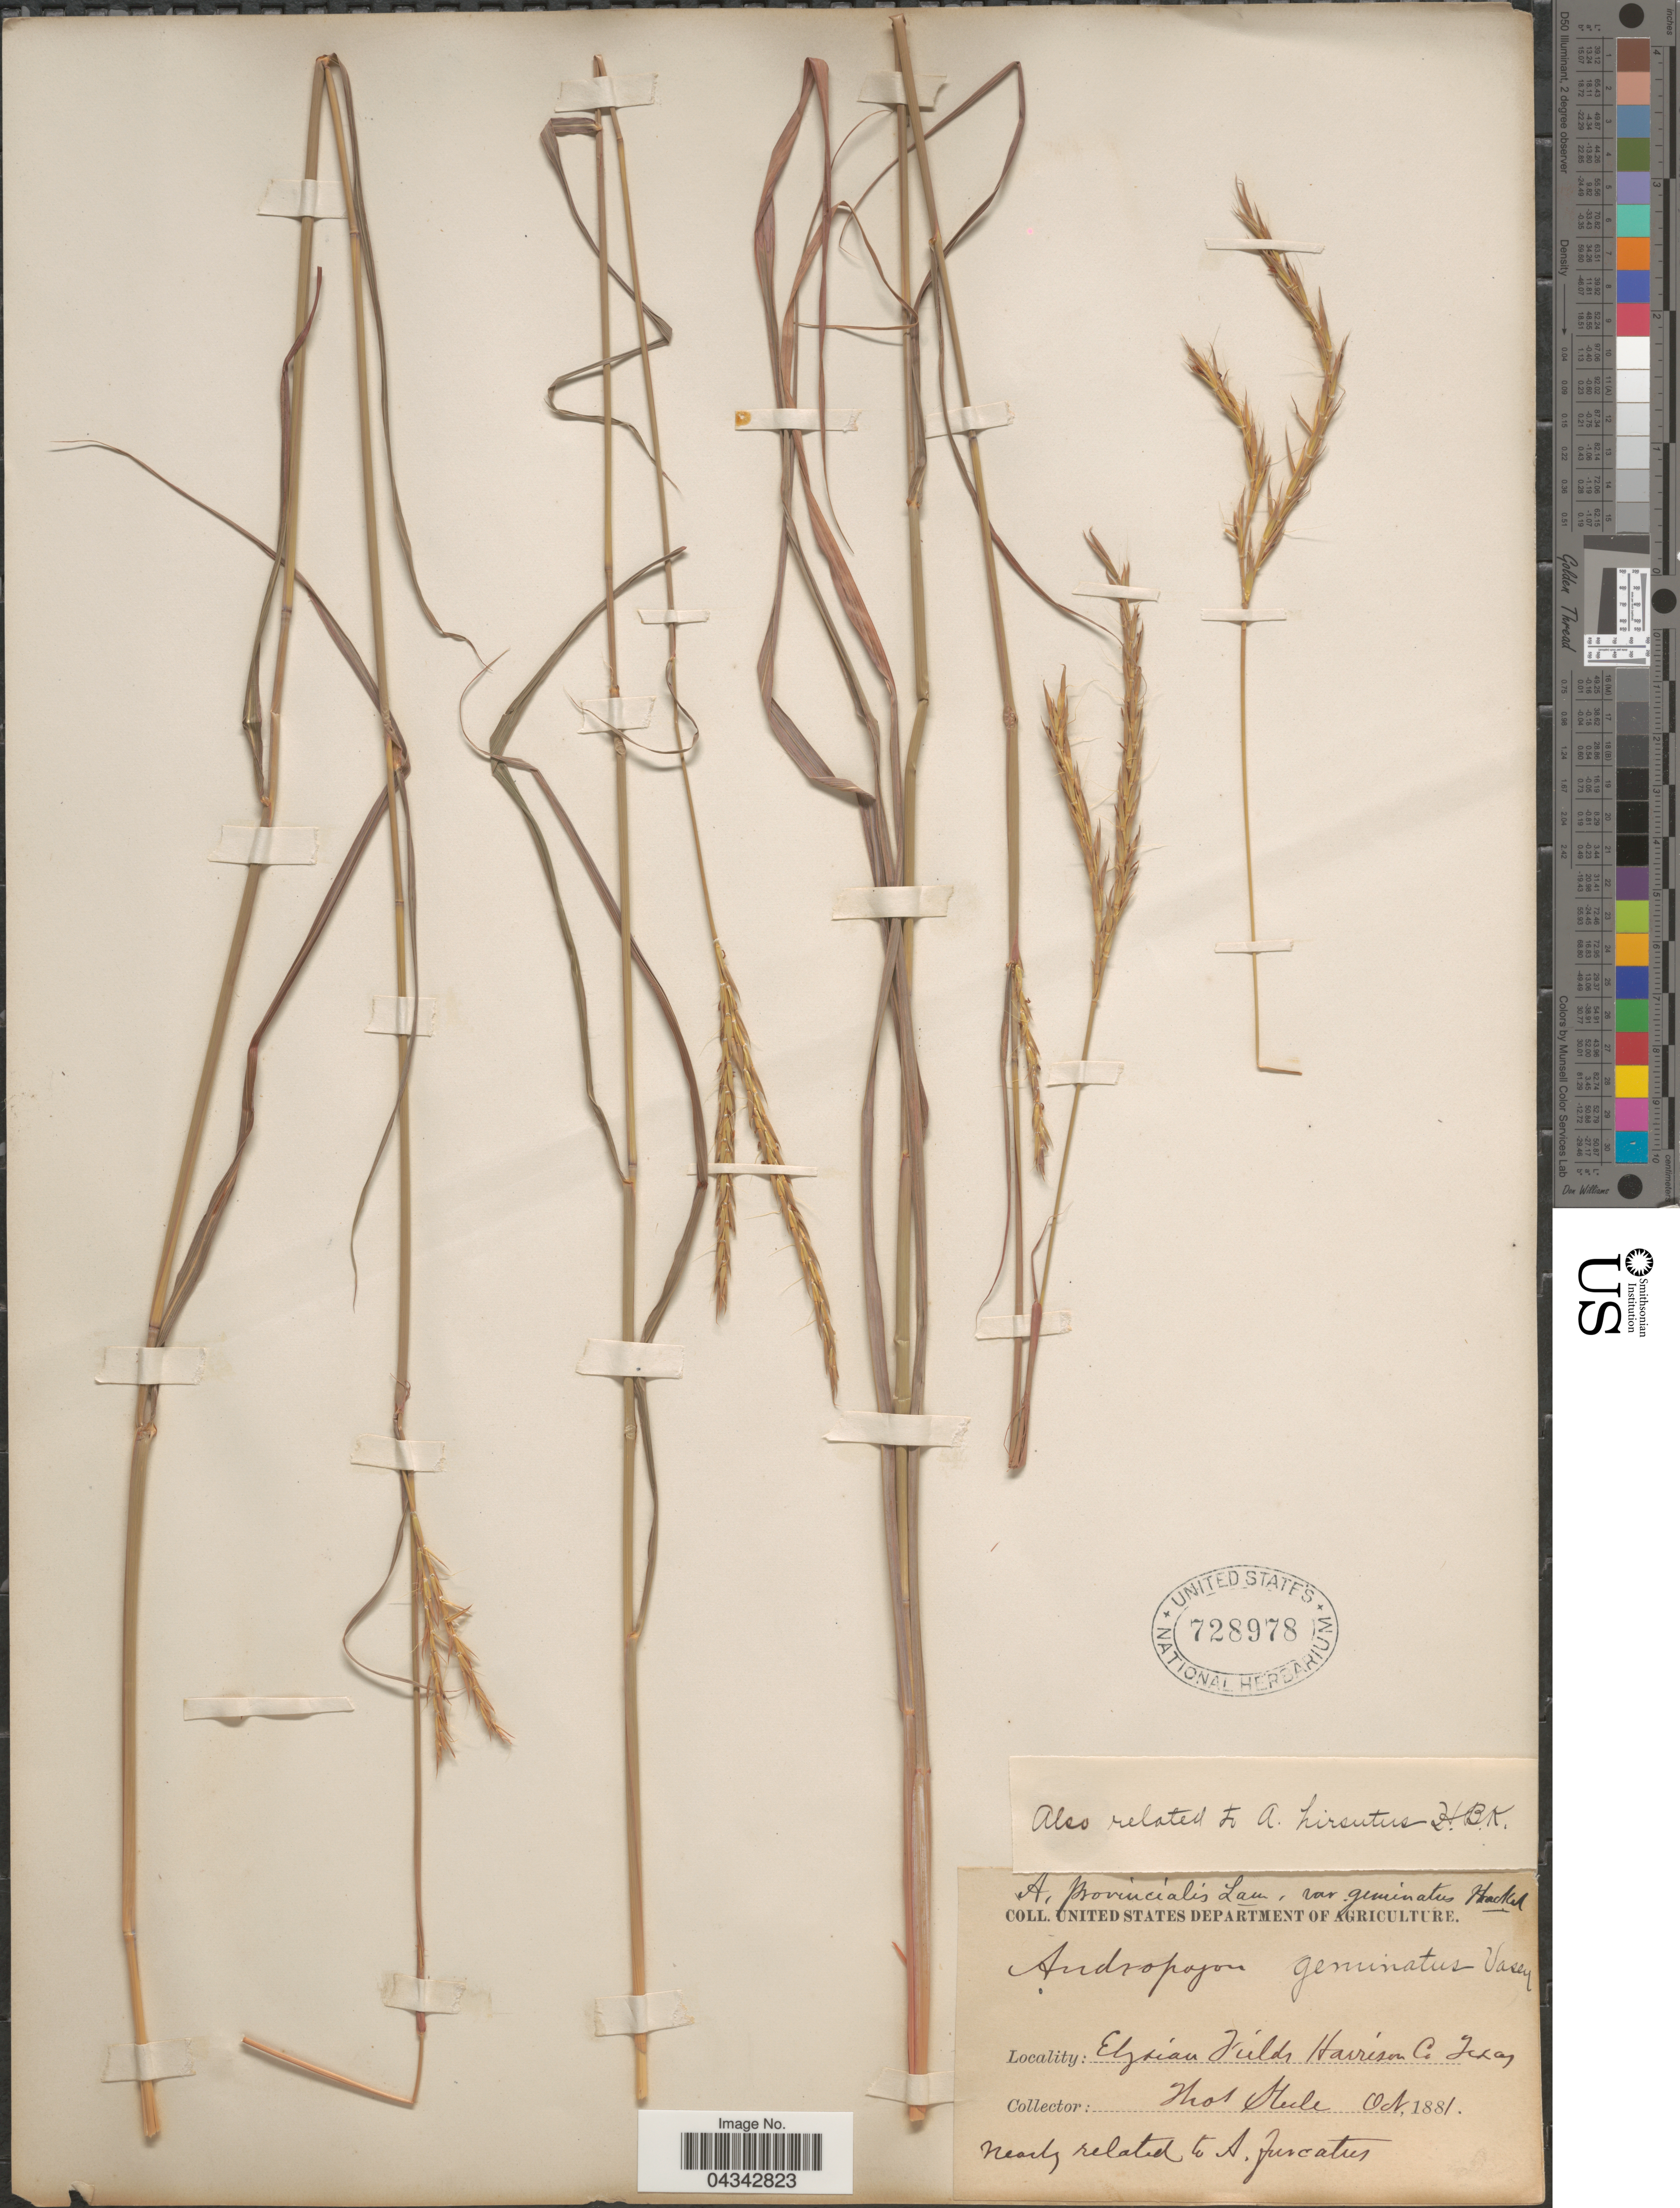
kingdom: Plantae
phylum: Tracheophyta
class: Liliopsida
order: Poales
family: Poaceae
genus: Andropogon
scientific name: Andropogon gerardii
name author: Vitman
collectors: T. Steele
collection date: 1881-10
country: United States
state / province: Texas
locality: Elysian Fields. Harrison Co.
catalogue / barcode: US 728978